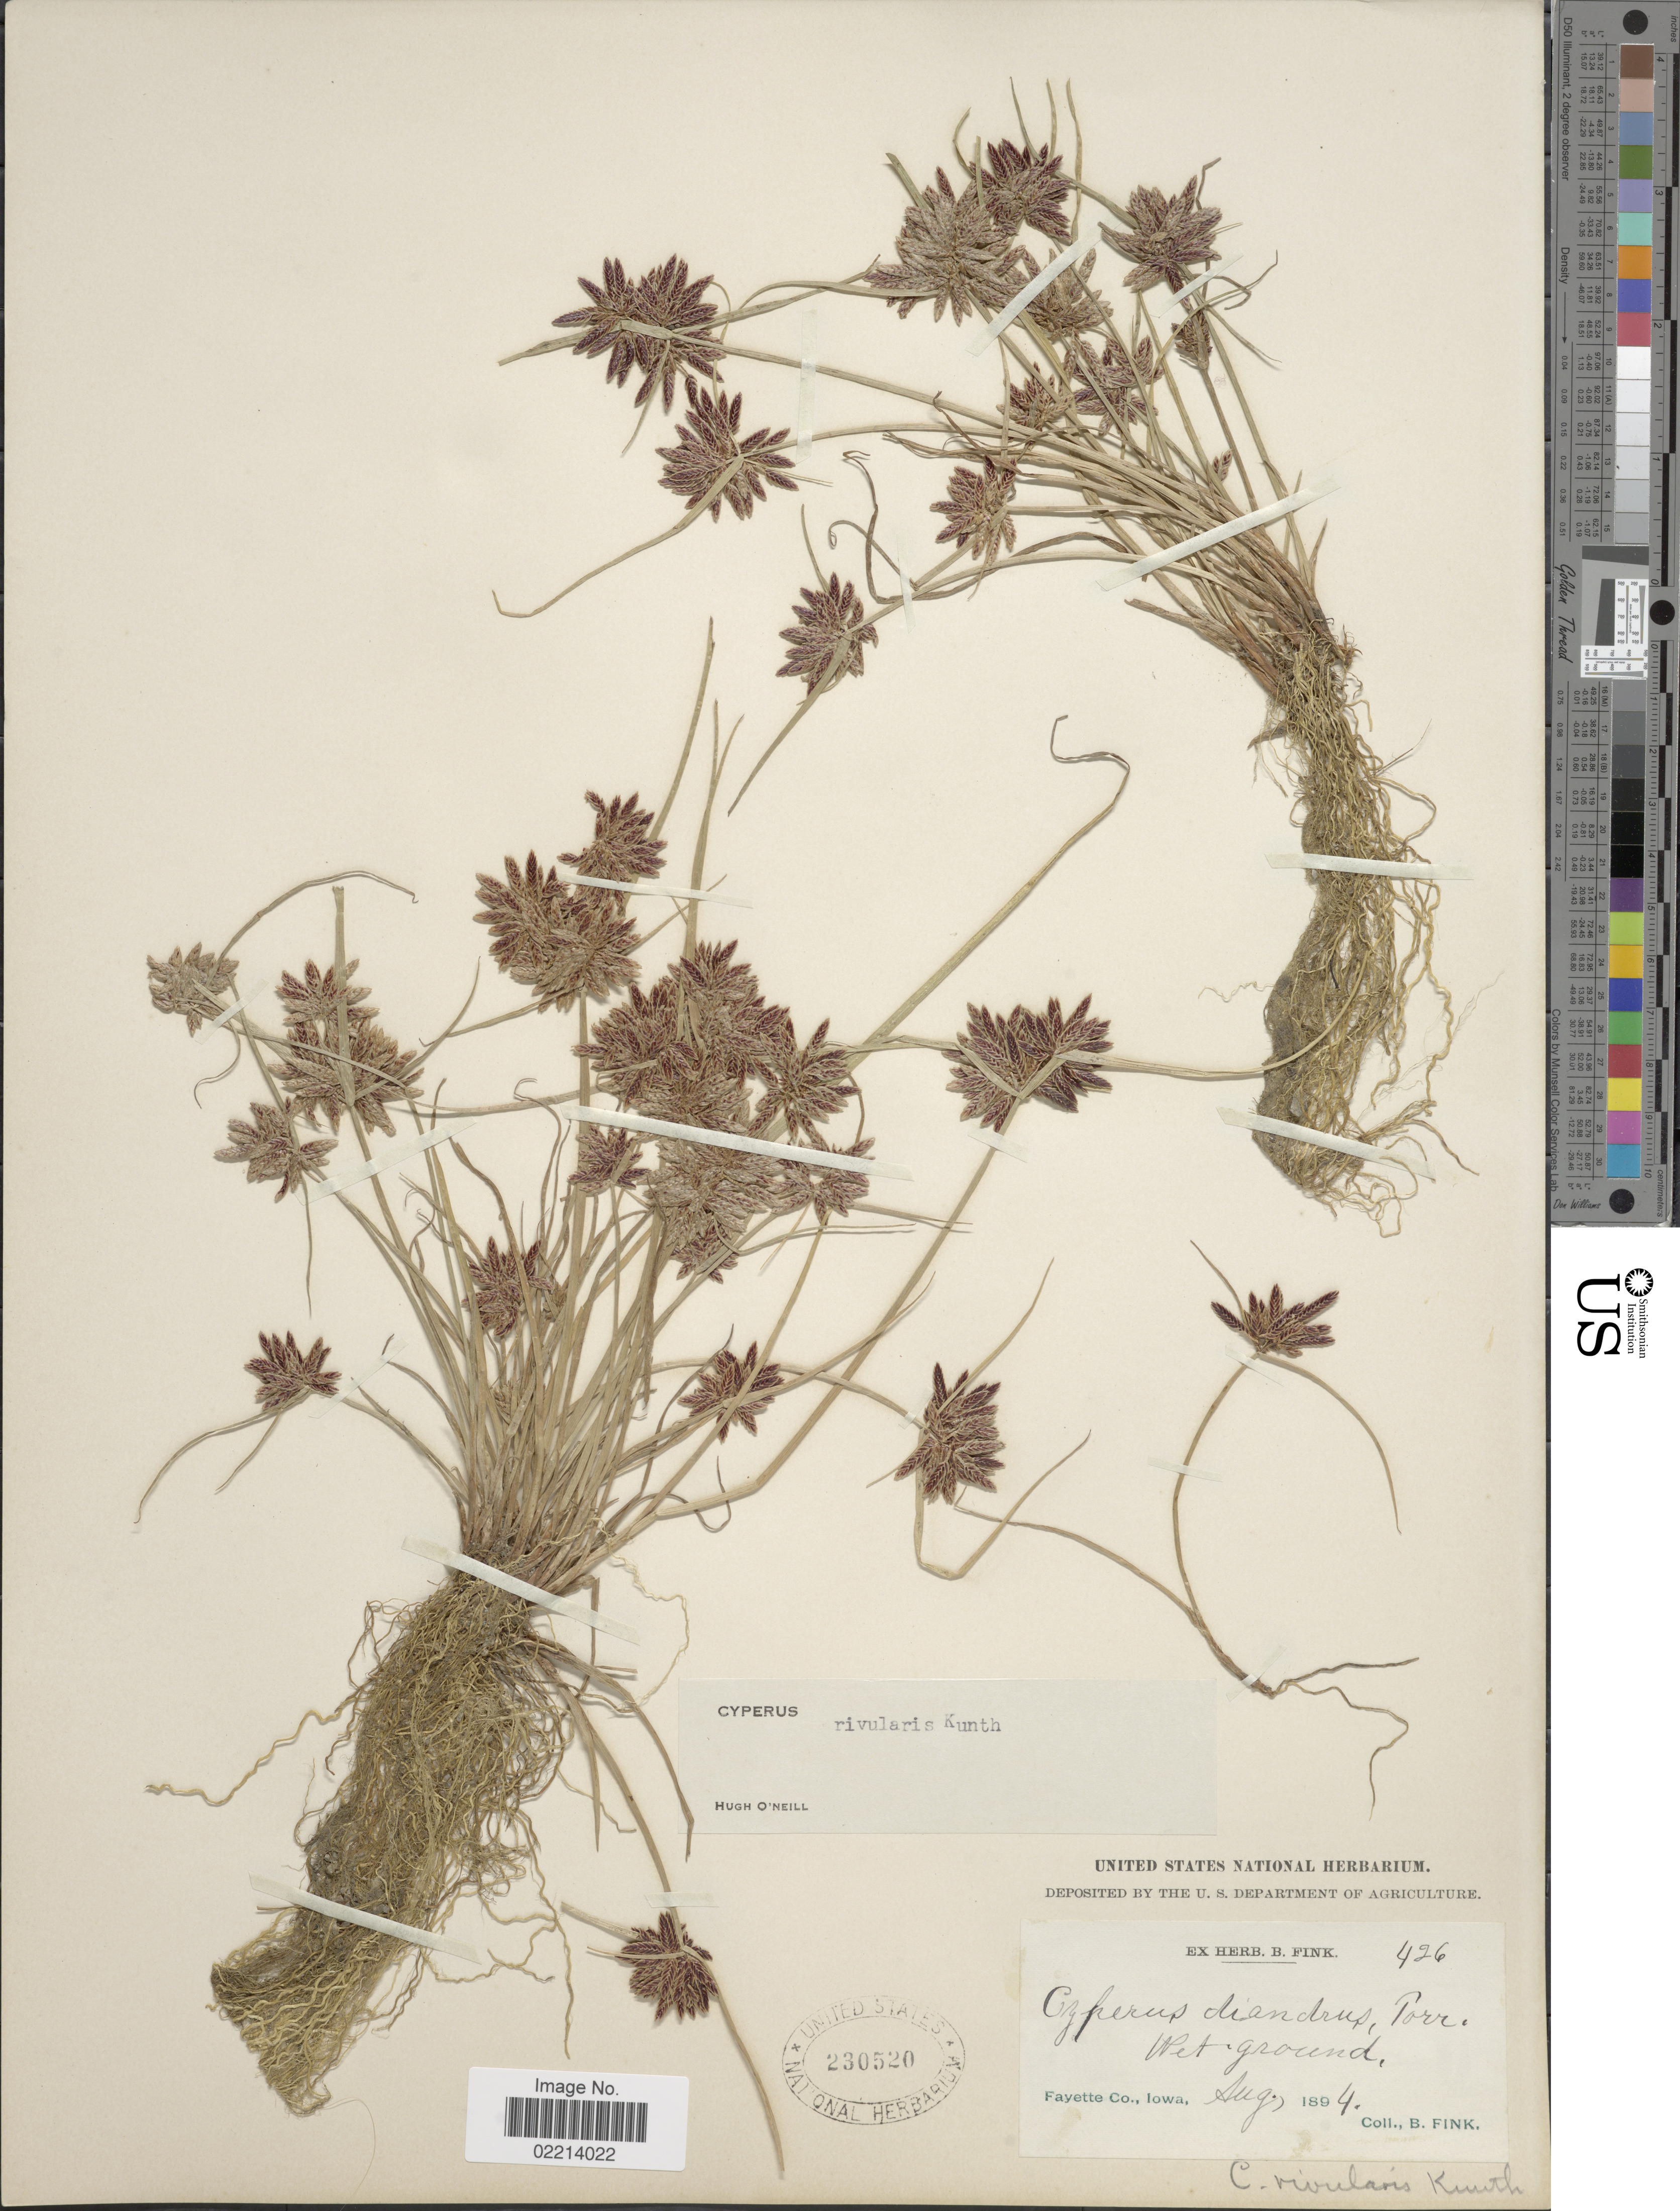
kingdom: Plantae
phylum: Tracheophyta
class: Liliopsida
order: Poales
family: Cyperaceae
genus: Cyperus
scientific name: Cyperus bipartitus Torr.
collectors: B. Fink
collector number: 426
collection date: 1894-08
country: United States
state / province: Iowa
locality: Fayette Co.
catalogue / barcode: US 230520